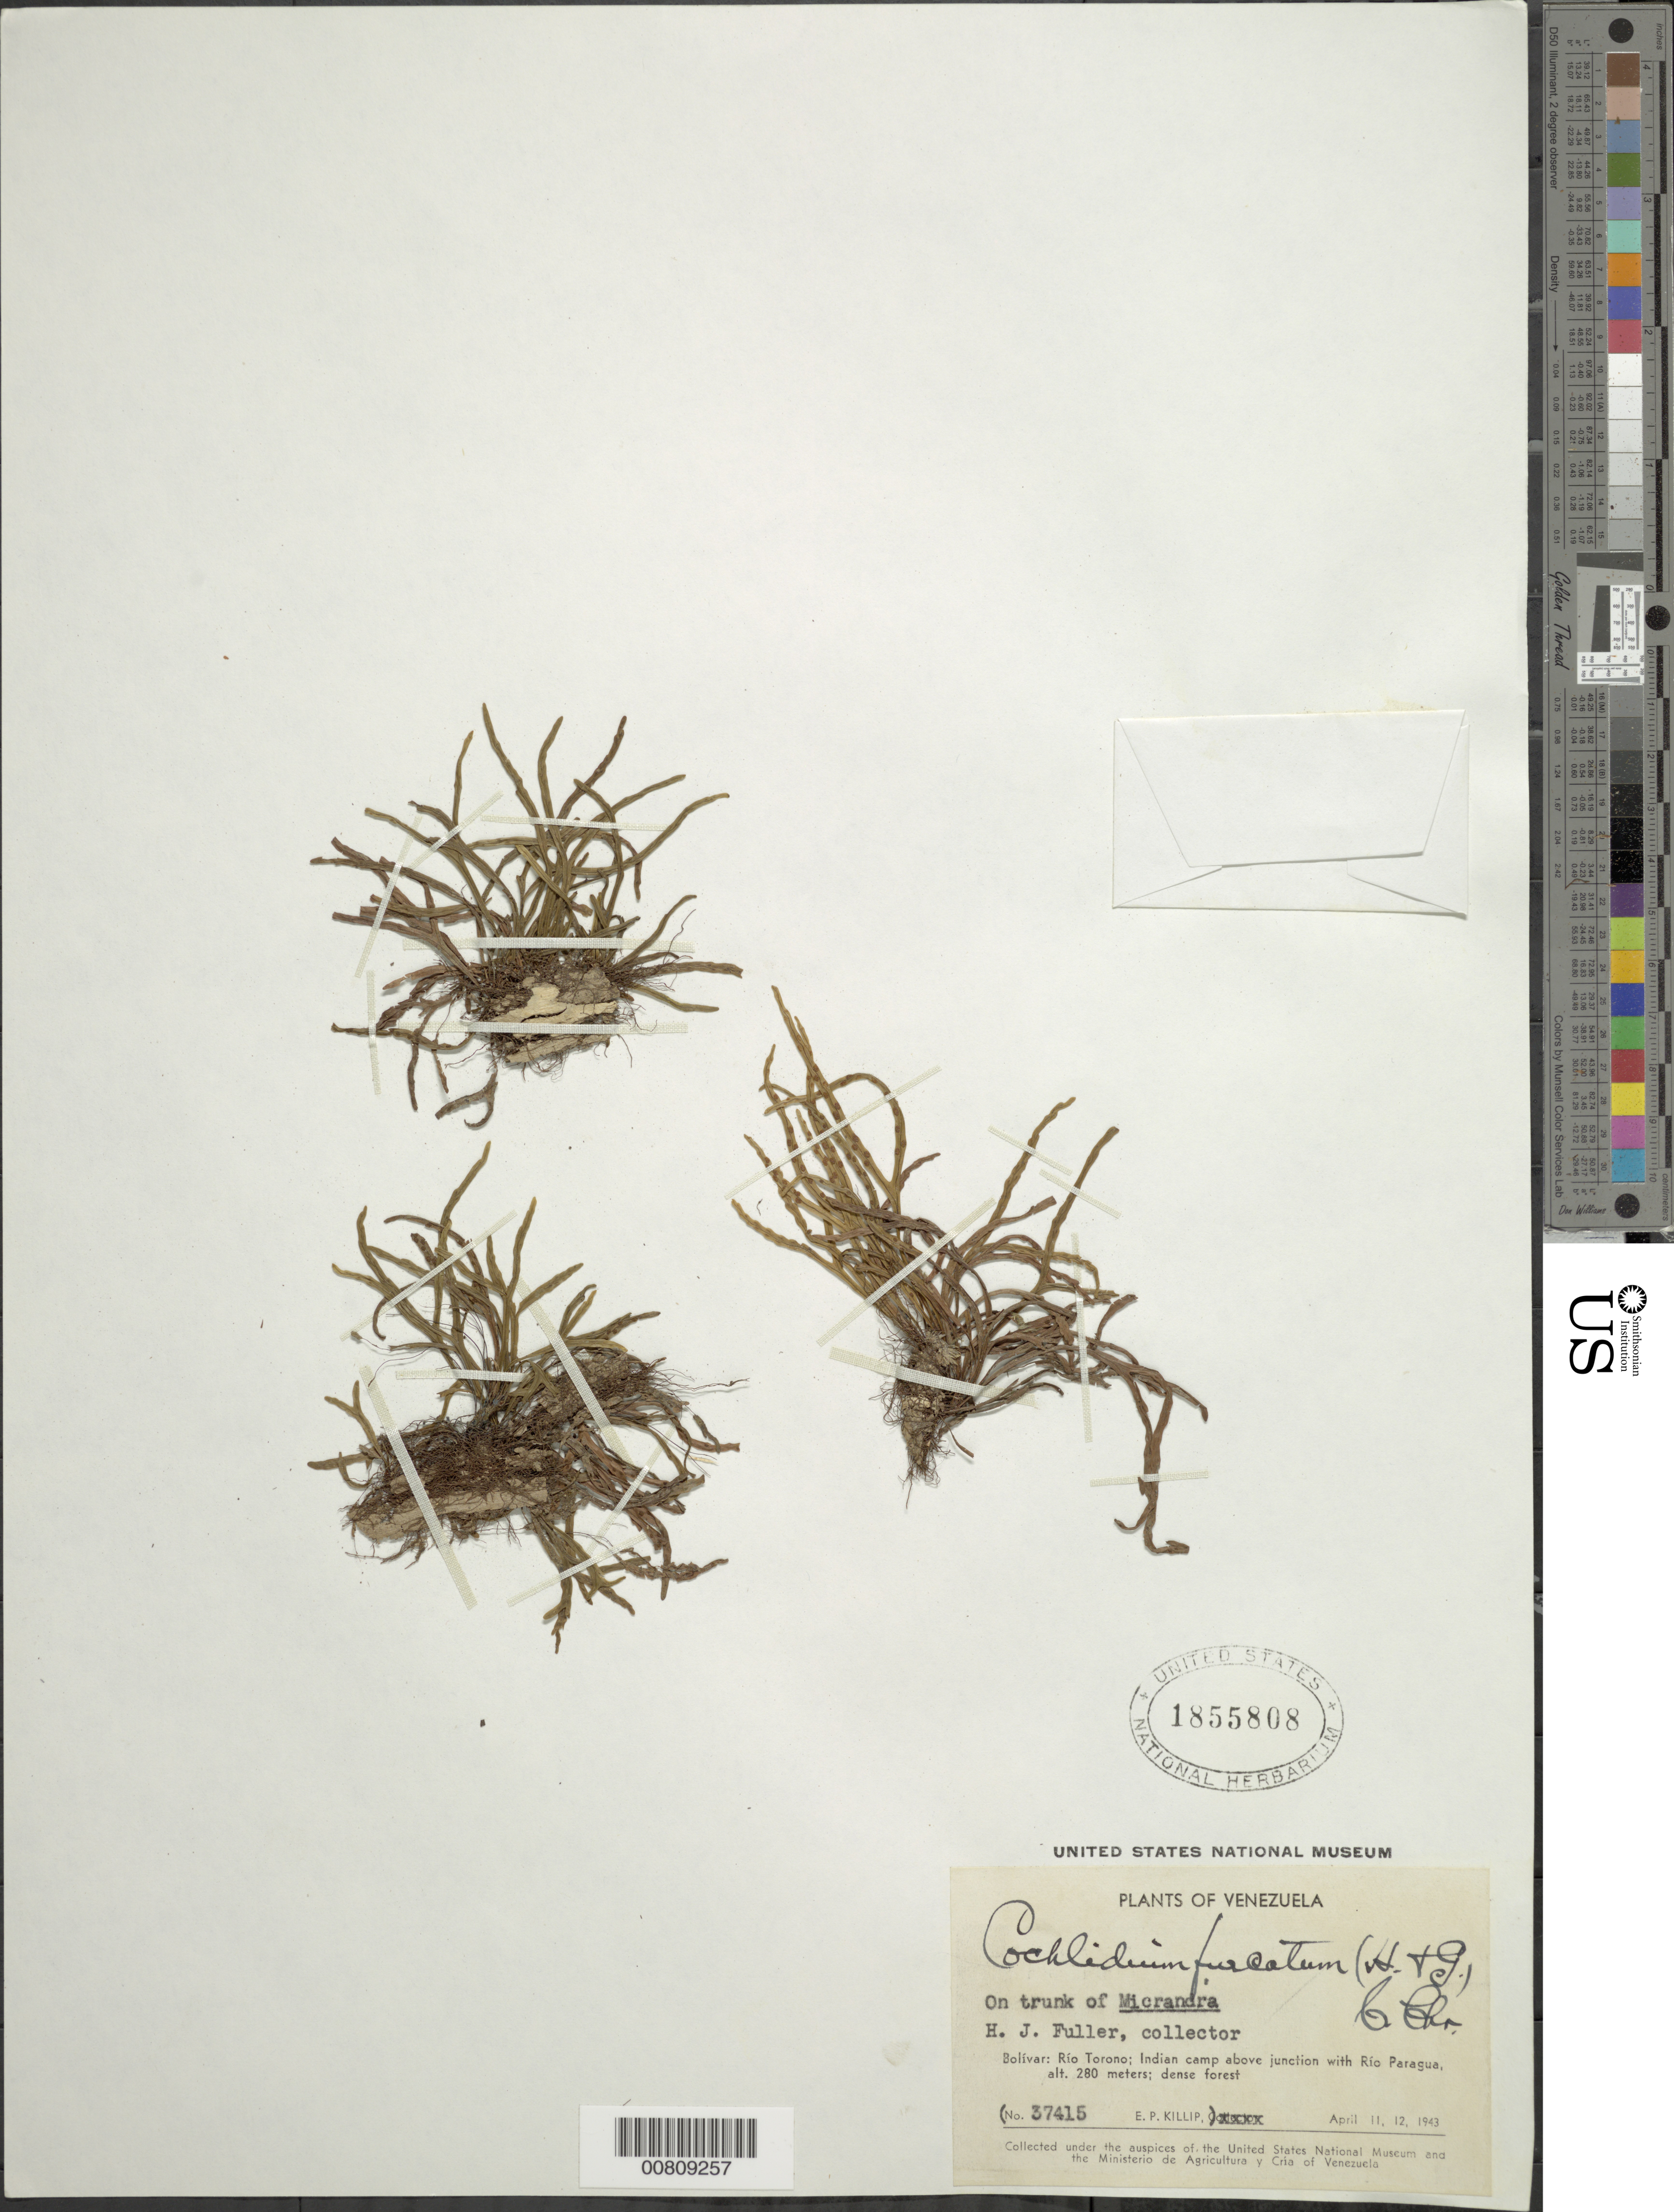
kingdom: Plantae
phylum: Tracheophyta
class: Polypodiopsida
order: Polypodiales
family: Polypodiaceae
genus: Cochlidium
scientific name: Cochlidium furcatum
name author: (Hook. & Grev.) C. Chr.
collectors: E. P. Killip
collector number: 37415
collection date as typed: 11-Apr-43 to 12-Apr-43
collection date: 1943-04-11/1943-04-12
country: Venezuela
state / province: Bolívar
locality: Río Torono, Indian camp above junction with Río Paragua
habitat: Dense forest; on trunk of Micrandra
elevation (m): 280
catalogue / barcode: US 1855808